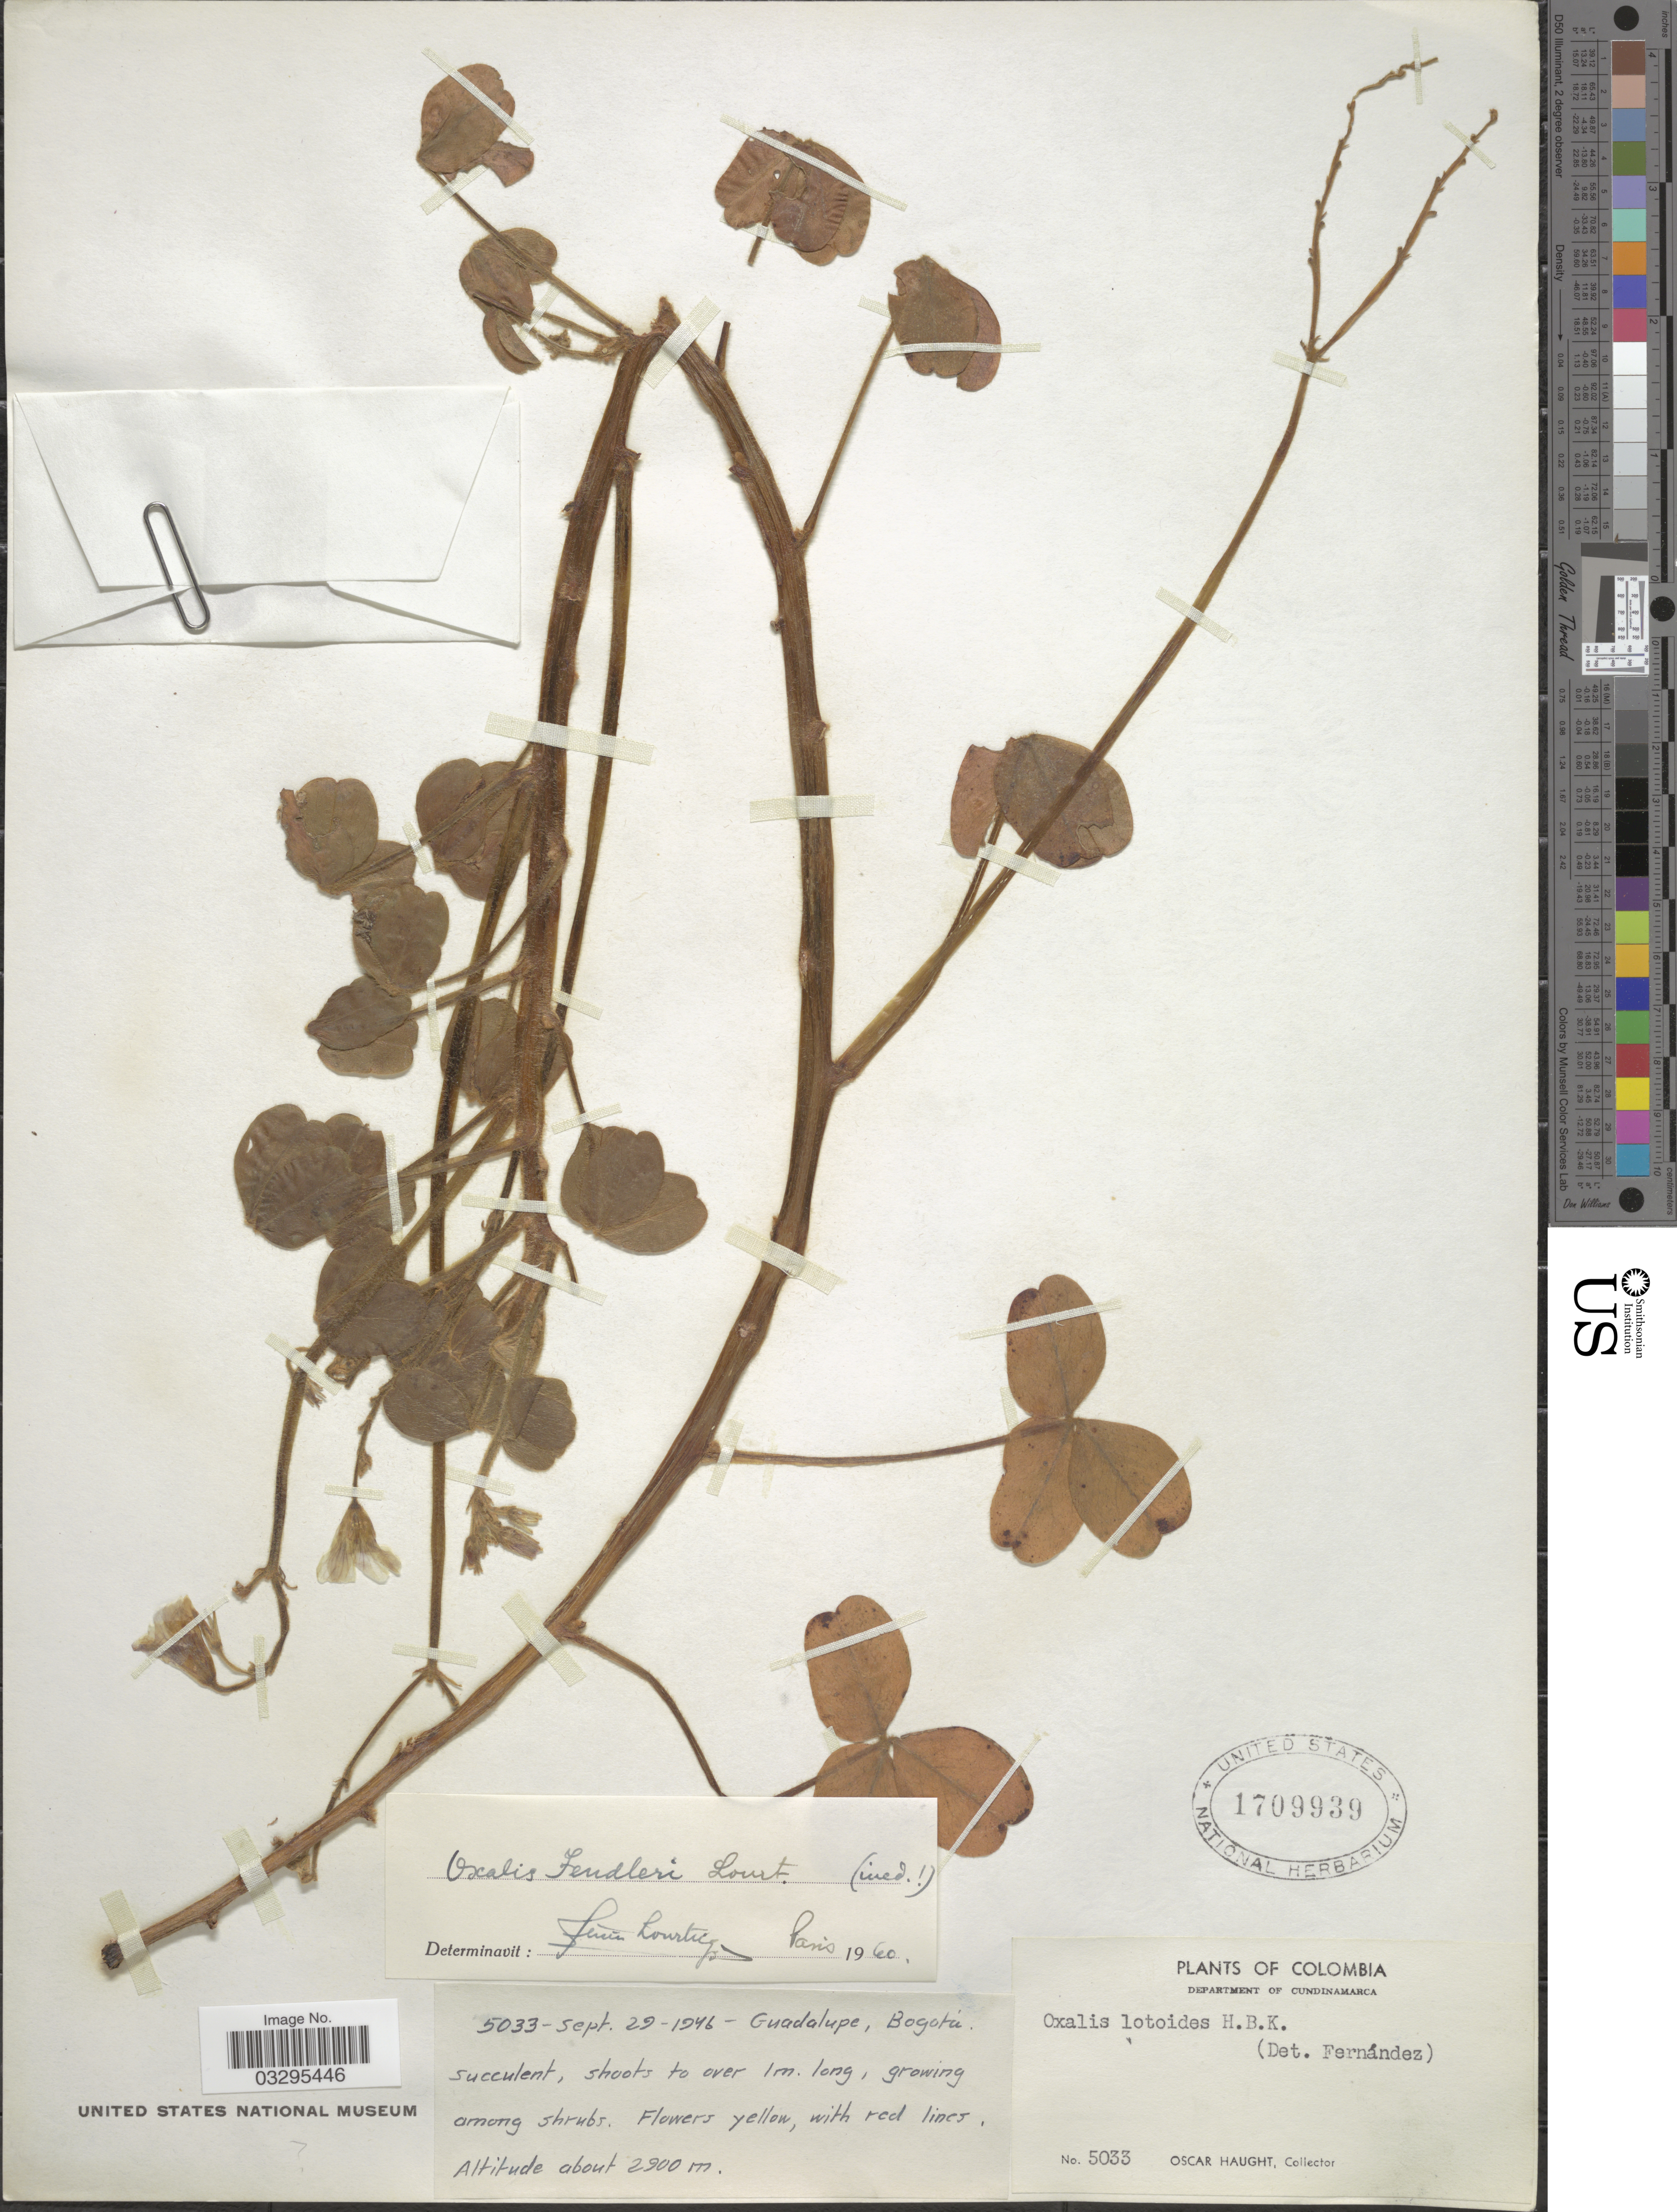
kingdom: Plantae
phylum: Tracheophyta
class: Magnoliopsida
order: Oxalidales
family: Oxalidaceae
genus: Oxalis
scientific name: Oxalis fendleri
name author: Lourteig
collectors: O. Haught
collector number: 5033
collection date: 1946-09-29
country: Colombia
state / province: Cundinamarca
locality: Department of Cundinamarca. Guadalupe.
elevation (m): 2900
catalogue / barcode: US 1709939